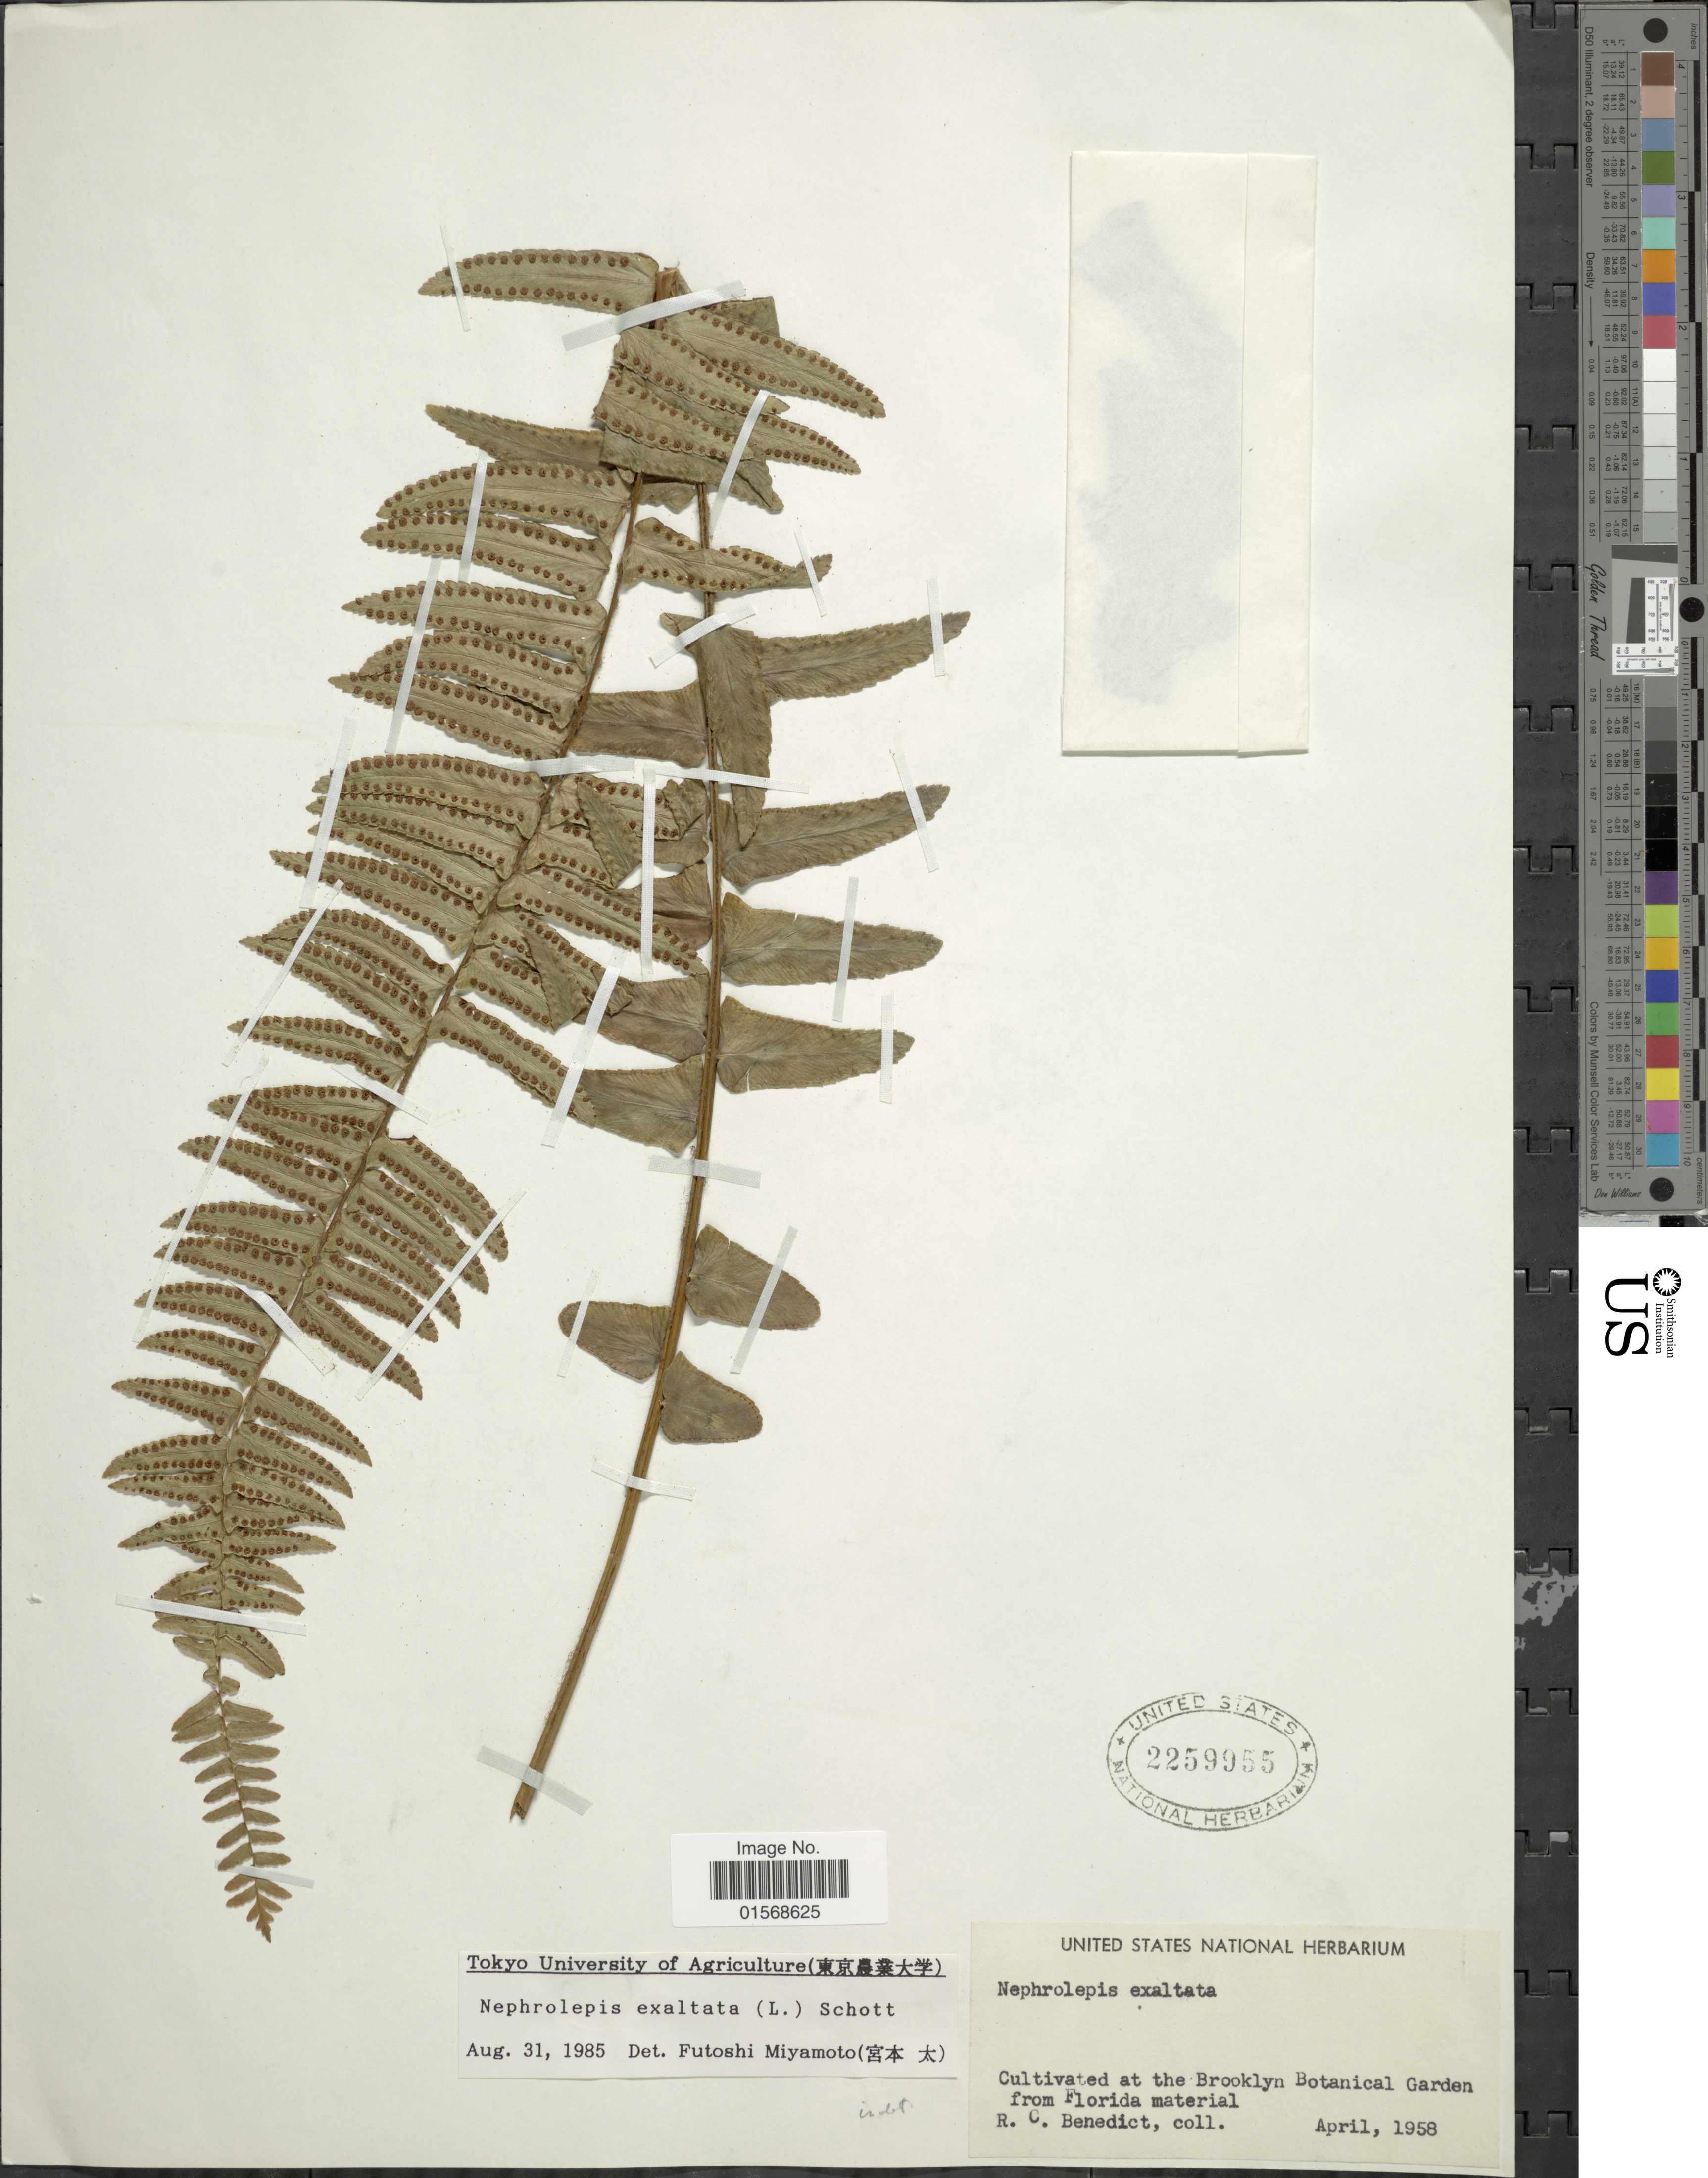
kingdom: Plantae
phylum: Tracheophyta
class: Polypodiopsida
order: Polypodiales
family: Nephrolepidaceae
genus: Nephrolepis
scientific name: Nephrolepis exaltata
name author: (L.) Schott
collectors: R. C. Benedict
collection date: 1958-04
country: United States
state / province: New York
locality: Brooklyn Botanical Garden from Florida material [unsure placement]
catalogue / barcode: US 2259955